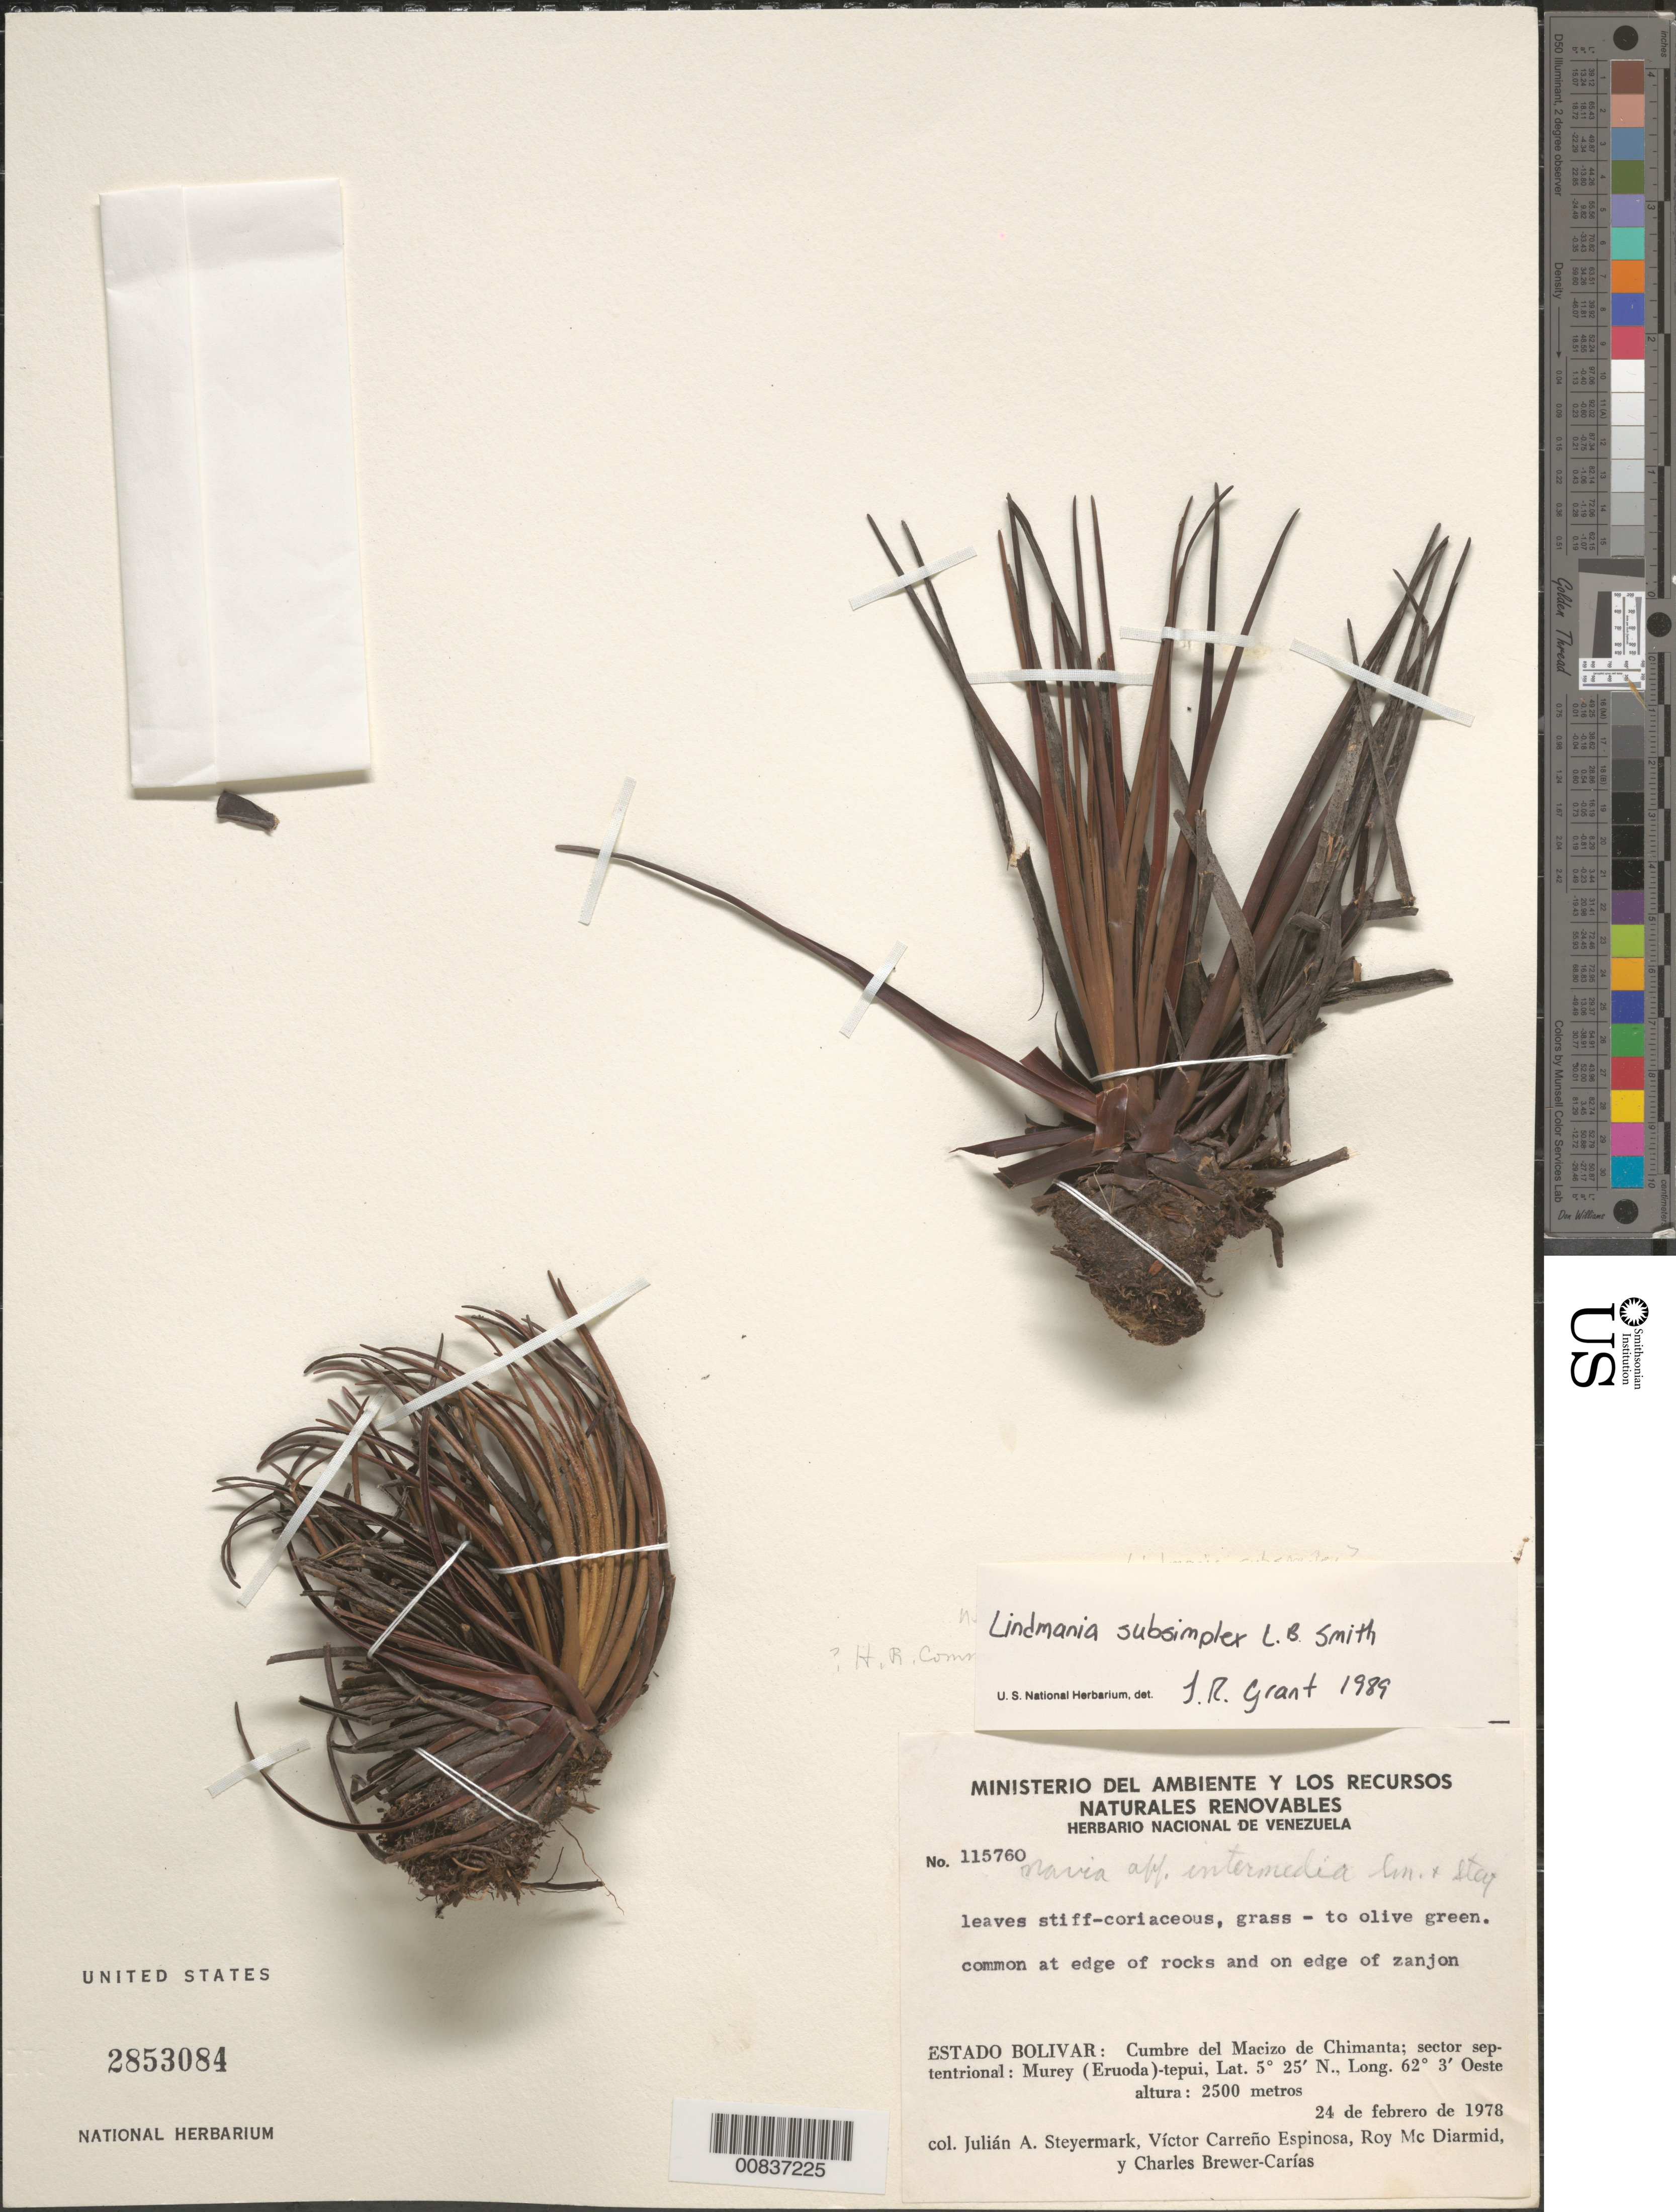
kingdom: Plantae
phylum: Tracheophyta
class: Liliopsida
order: Poales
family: Bromeliaceae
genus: Lindmania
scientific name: Lindmania subsimplex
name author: L.B. Sm.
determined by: Grant, T. R.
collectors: J. Steyermark, V. Carreño E., R. Mc Diarmid & C. Brewer-Carias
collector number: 115760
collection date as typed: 24-Feb-78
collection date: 1978-02-24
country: Venezuela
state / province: Bolívar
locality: Ptari-tepuí, cumbre, N of Mision Santa Teresita de Kavanayen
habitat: Edge of rocks and on edge of zanjon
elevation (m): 2500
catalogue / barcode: US 2853084